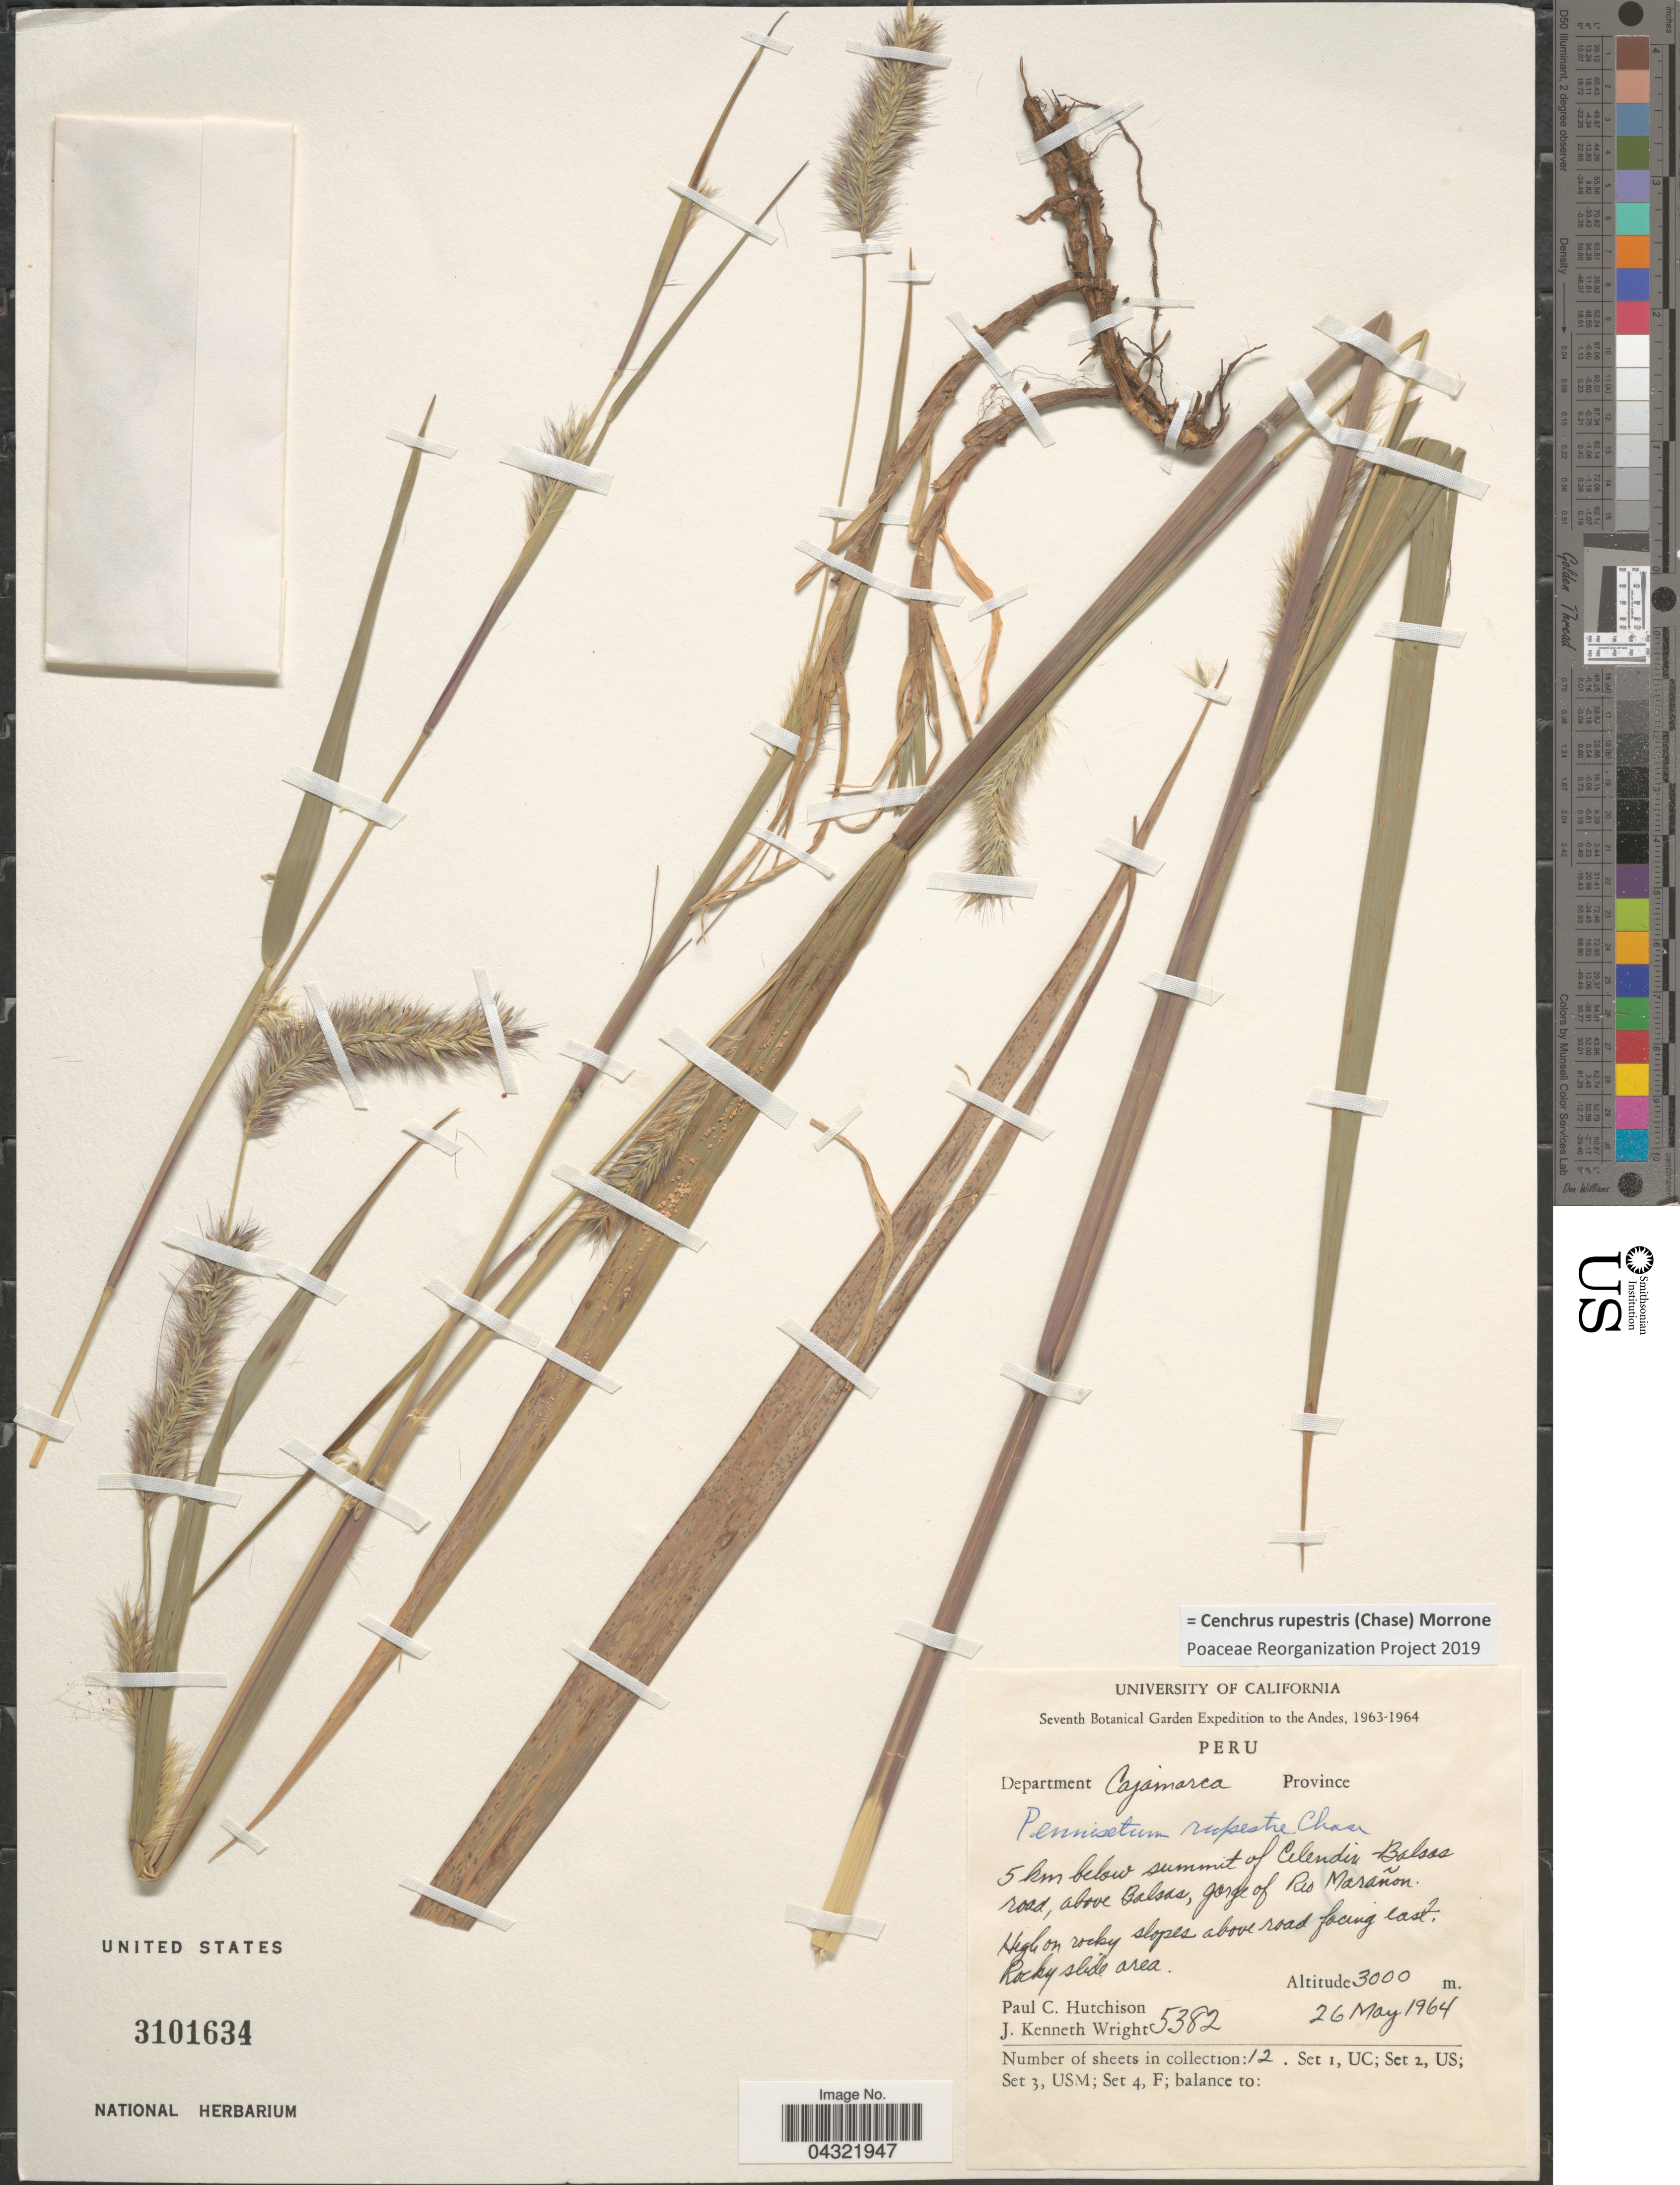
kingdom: Plantae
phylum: Tracheophyta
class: Liliopsida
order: Poales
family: Poaceae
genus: Cenchrus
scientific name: Cenchrus rupestris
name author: (Chase) Morrone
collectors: P. C. Hutchison & J. K. Wright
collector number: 5382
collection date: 1964-05-26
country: Peru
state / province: Cajamarca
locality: Seventh Botanical Garden Expedition to the Andes, 1963-1964. Department Cajamarca. 5 km below summit of Celendin-Balsas road, above Balsas, gorge of Rio Marañon. High on rocky slopes above road facing east.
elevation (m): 3000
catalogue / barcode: US 3101634